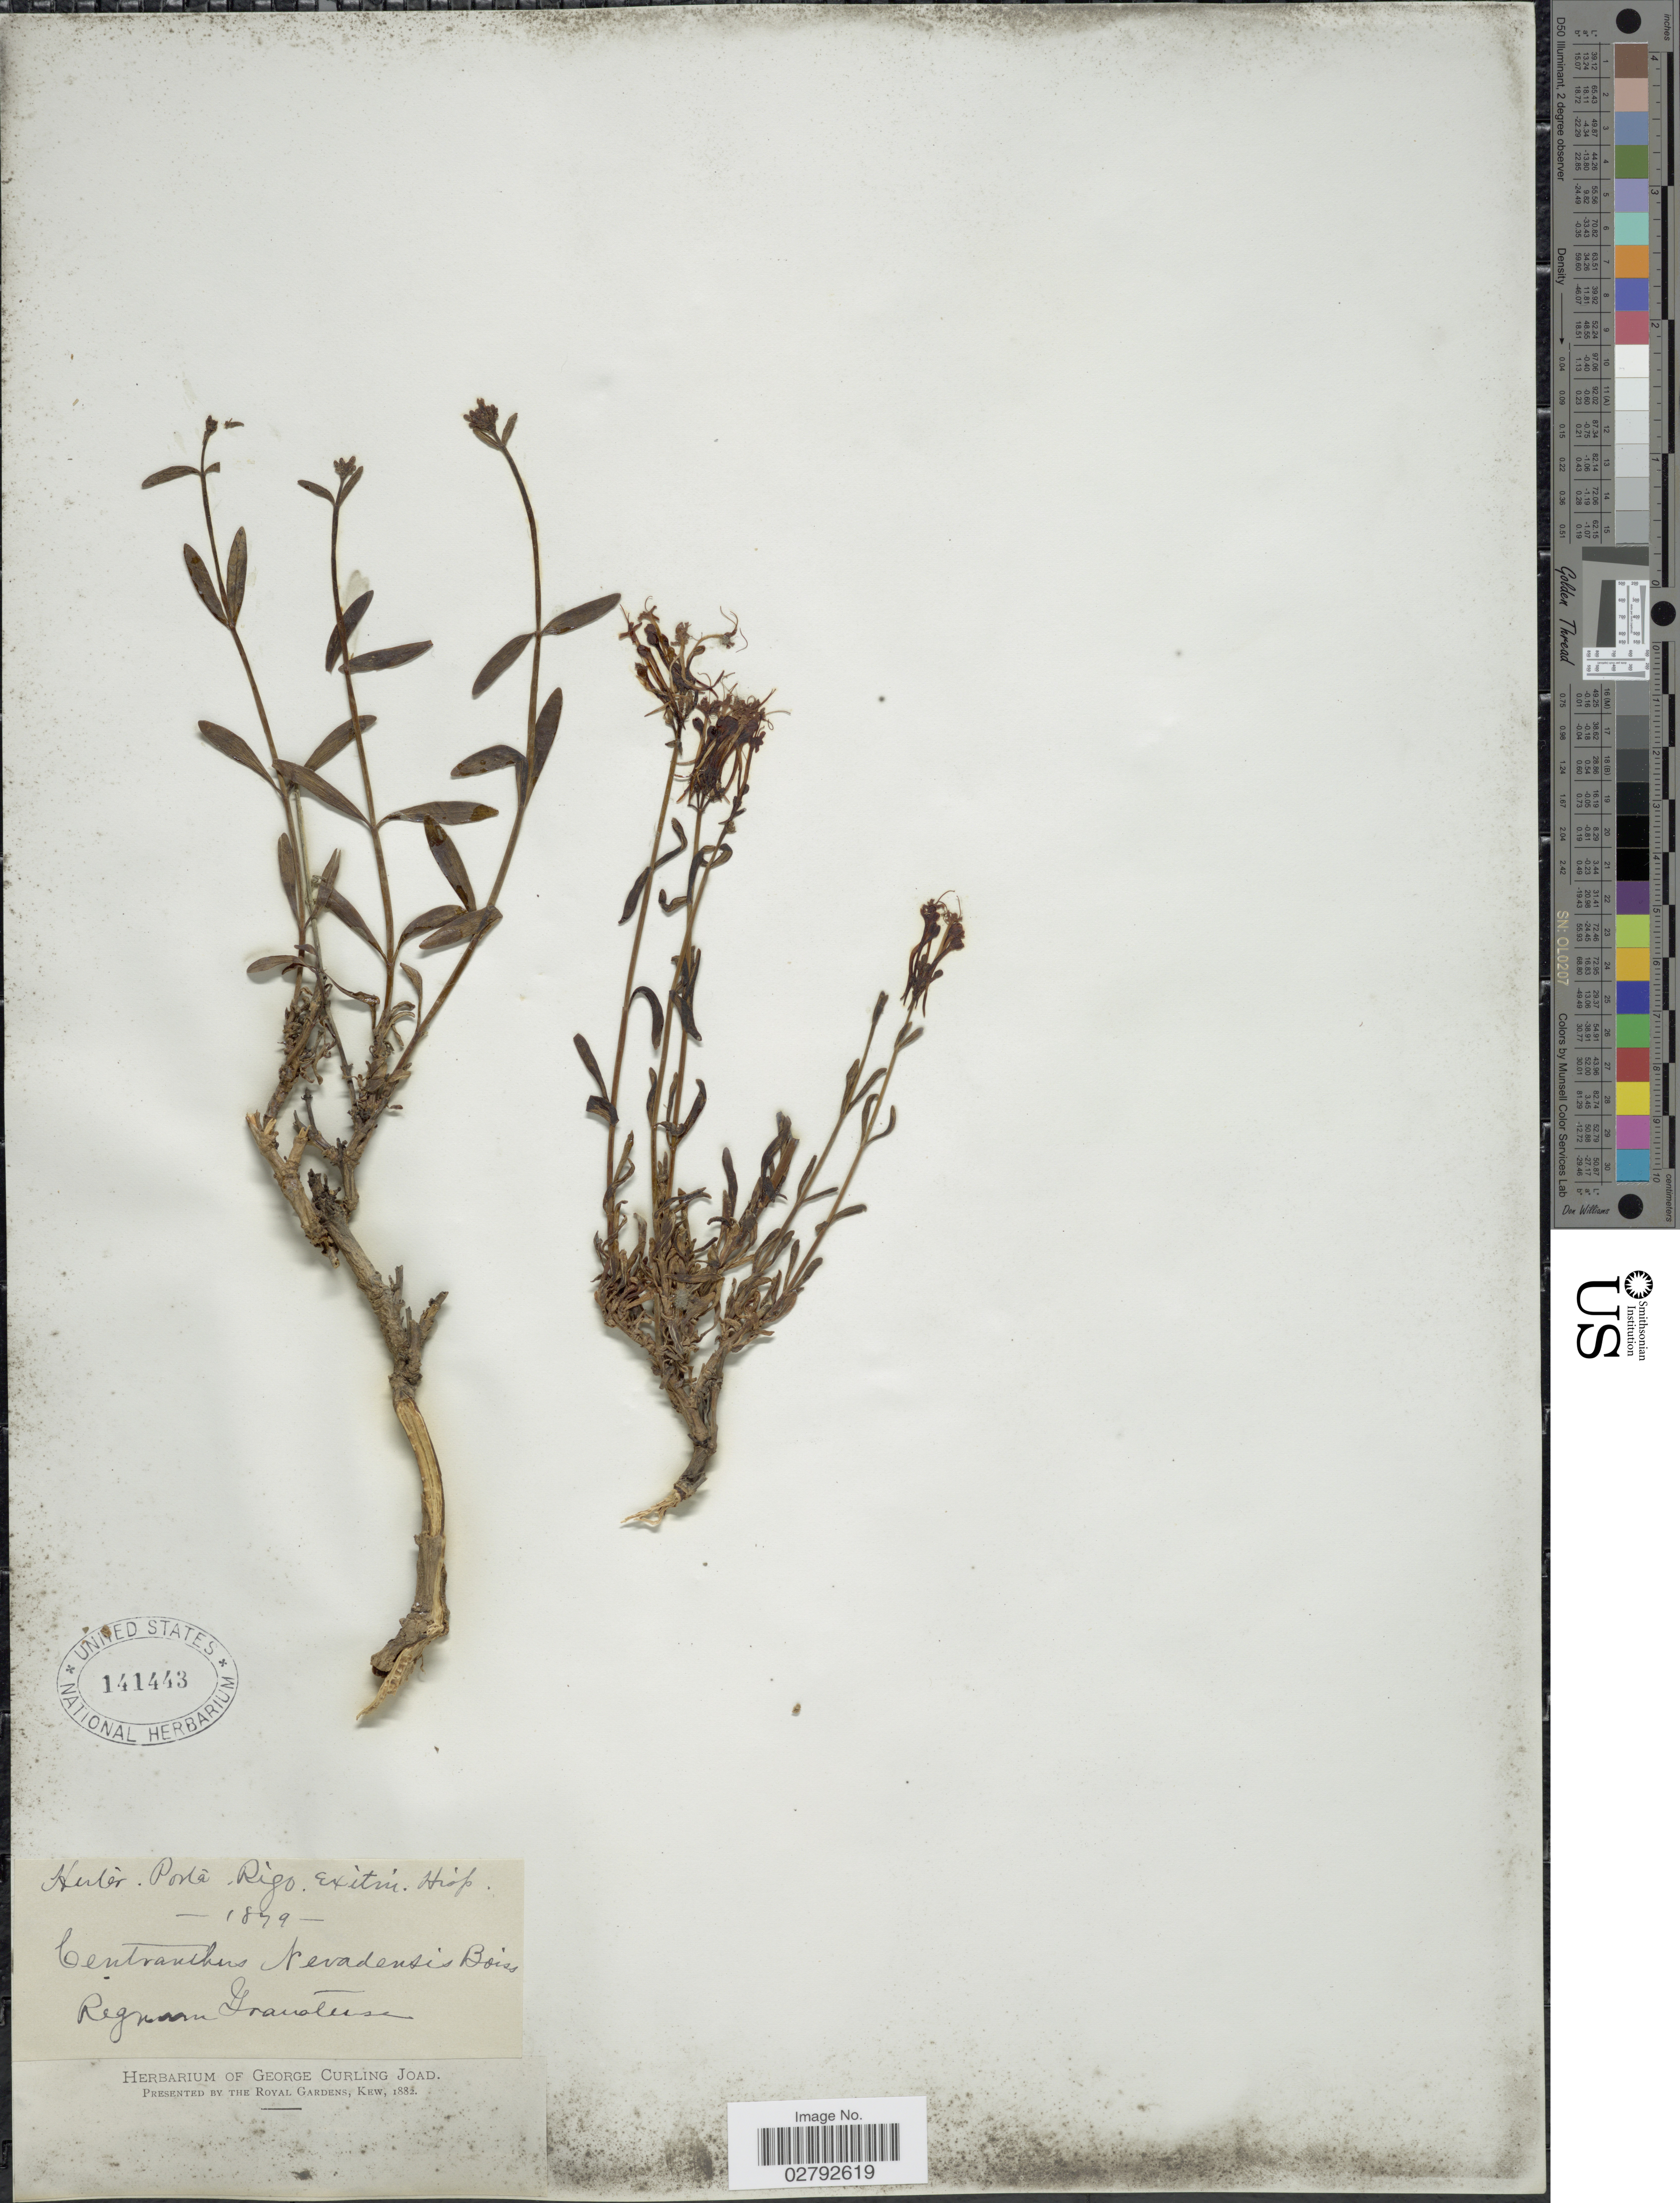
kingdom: Plantae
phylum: Tracheophyta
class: Magnoliopsida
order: Dipsacales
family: Caprifoliaceae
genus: Centranthus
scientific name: Centranthus nevadensis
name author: Boiss.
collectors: Herter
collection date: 1849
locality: Regnuan Granatesse [interpreted]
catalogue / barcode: US 141443